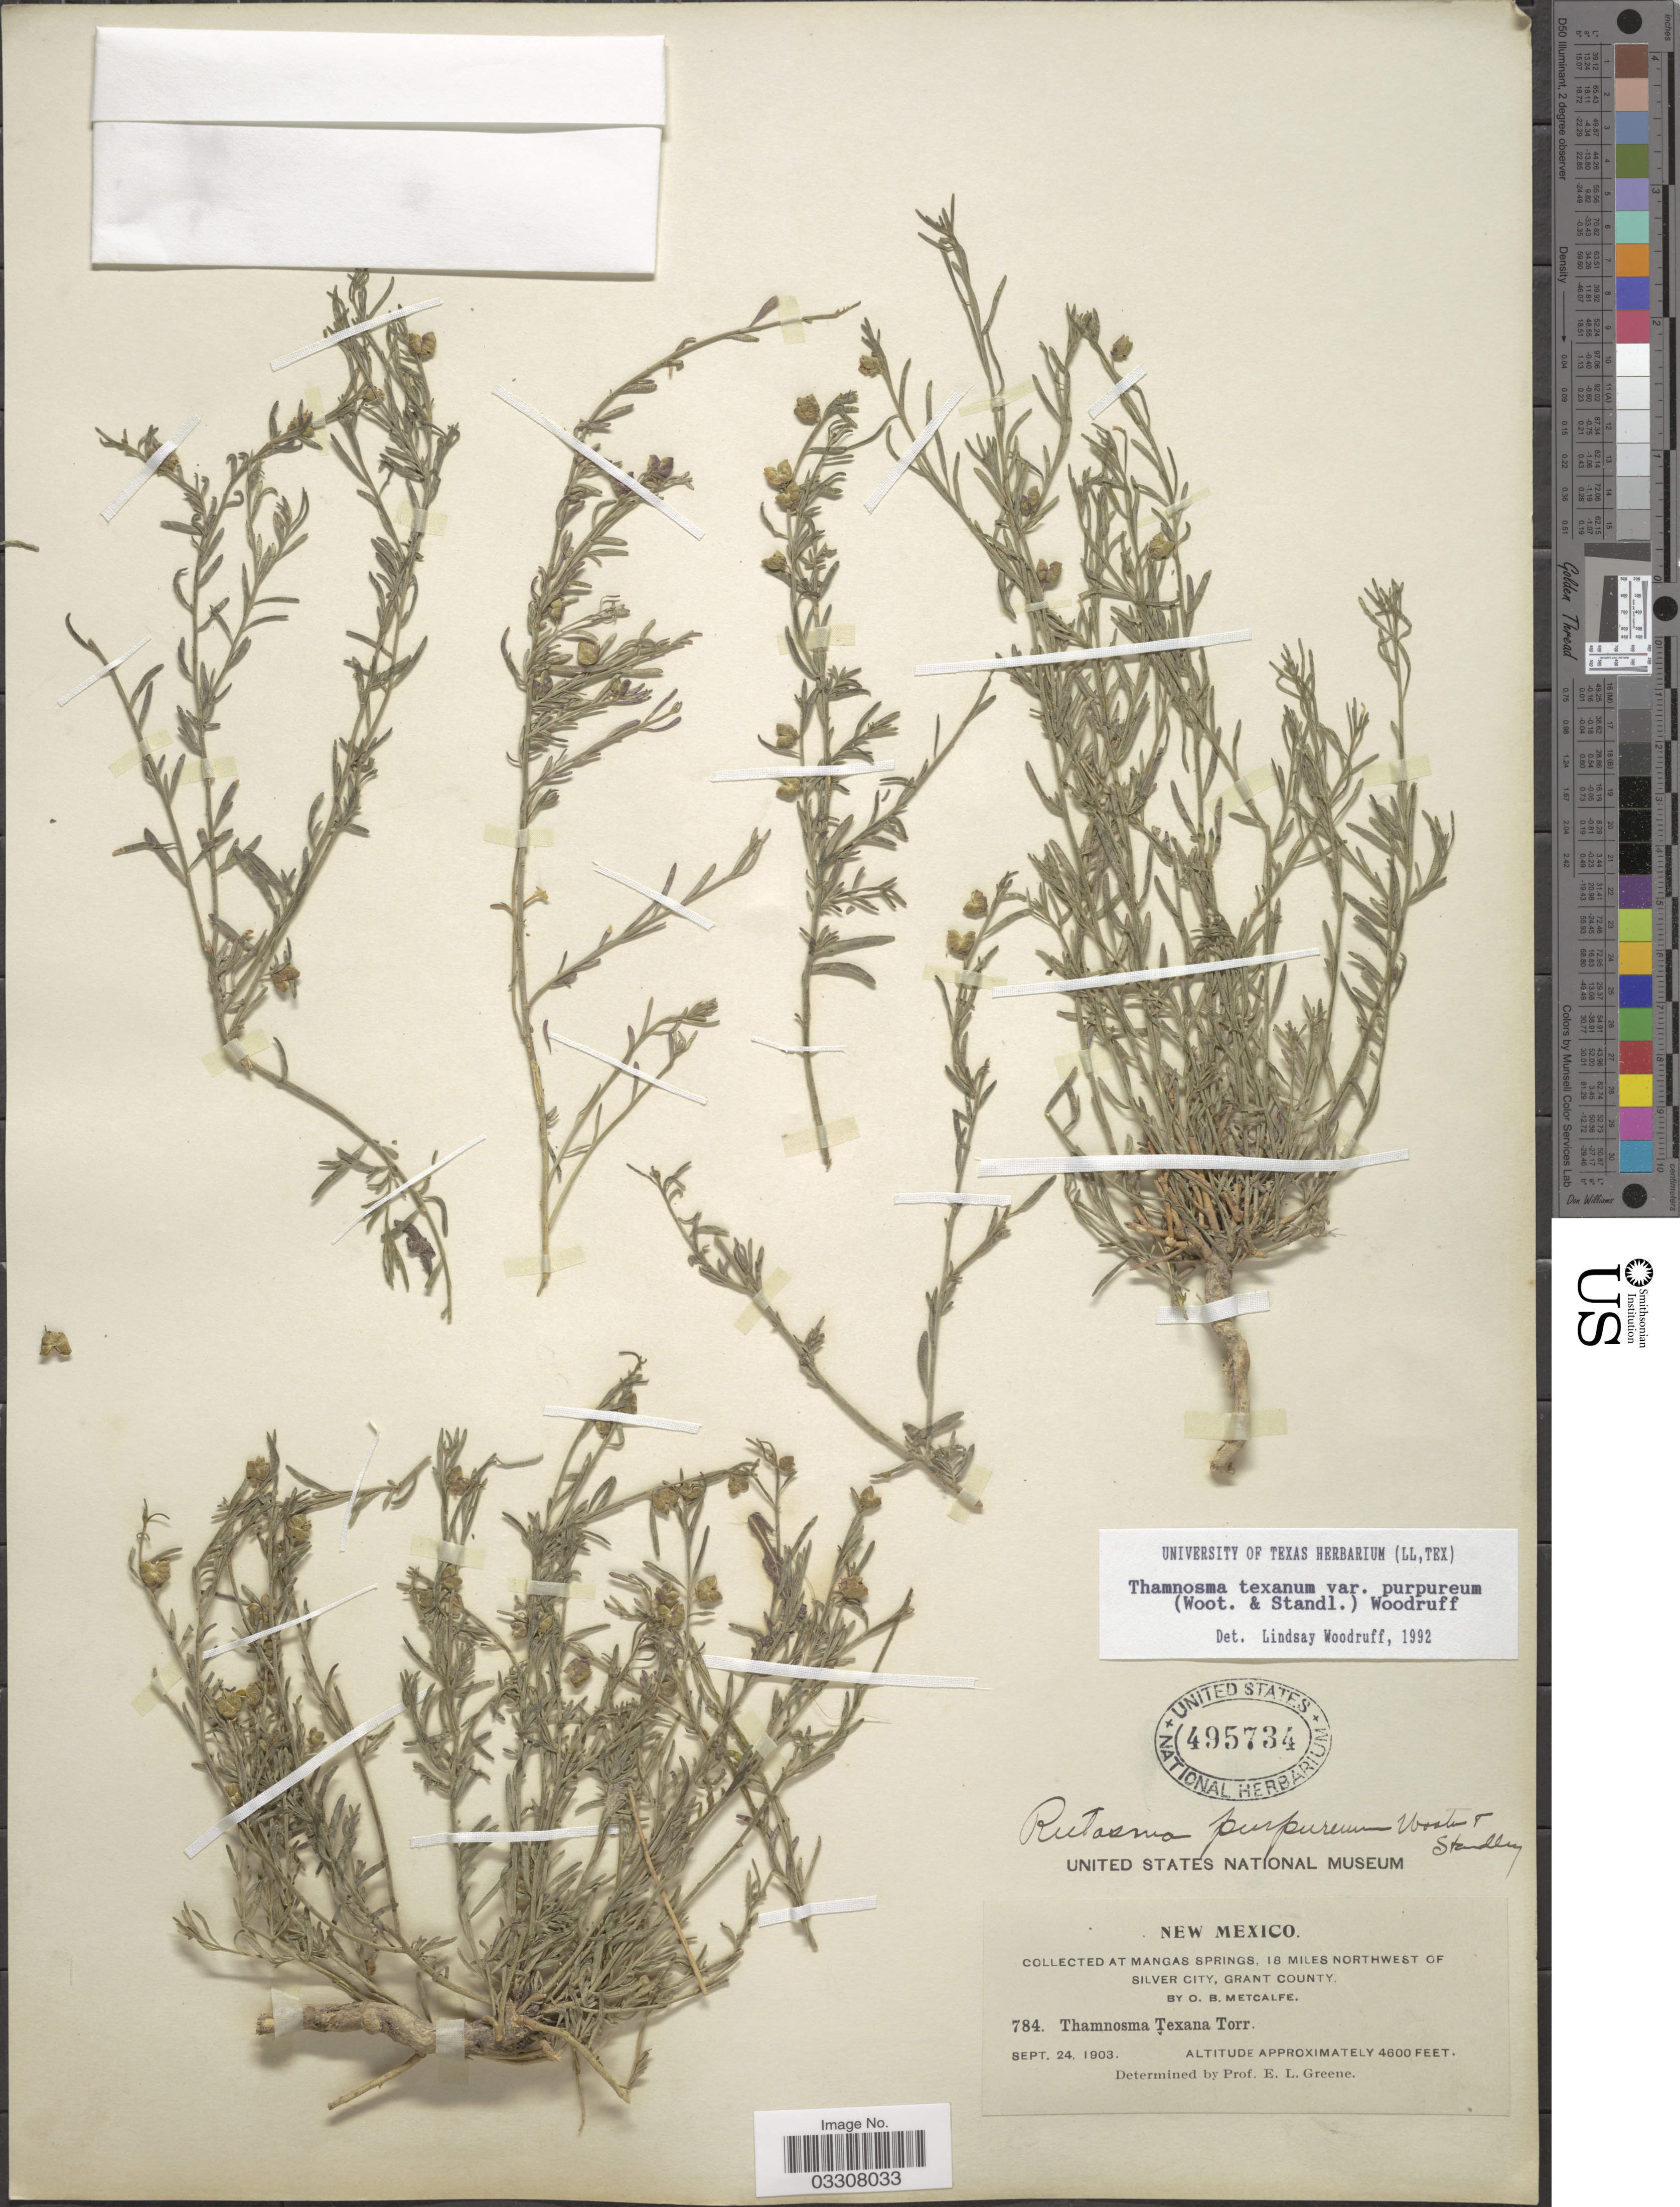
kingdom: Plantae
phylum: Tracheophyta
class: Magnoliopsida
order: Sapindales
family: Rutaceae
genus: Thamnosma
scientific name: Thamnosma texana var. purpurea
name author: (Wooton & Standl.) Woodruff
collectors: O. B. Metcalfe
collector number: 784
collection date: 1903-09-24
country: United States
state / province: New Mexico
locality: Mangas Springs, 18 miles northwest of Silver City, Grant County.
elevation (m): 1402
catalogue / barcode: US 495734